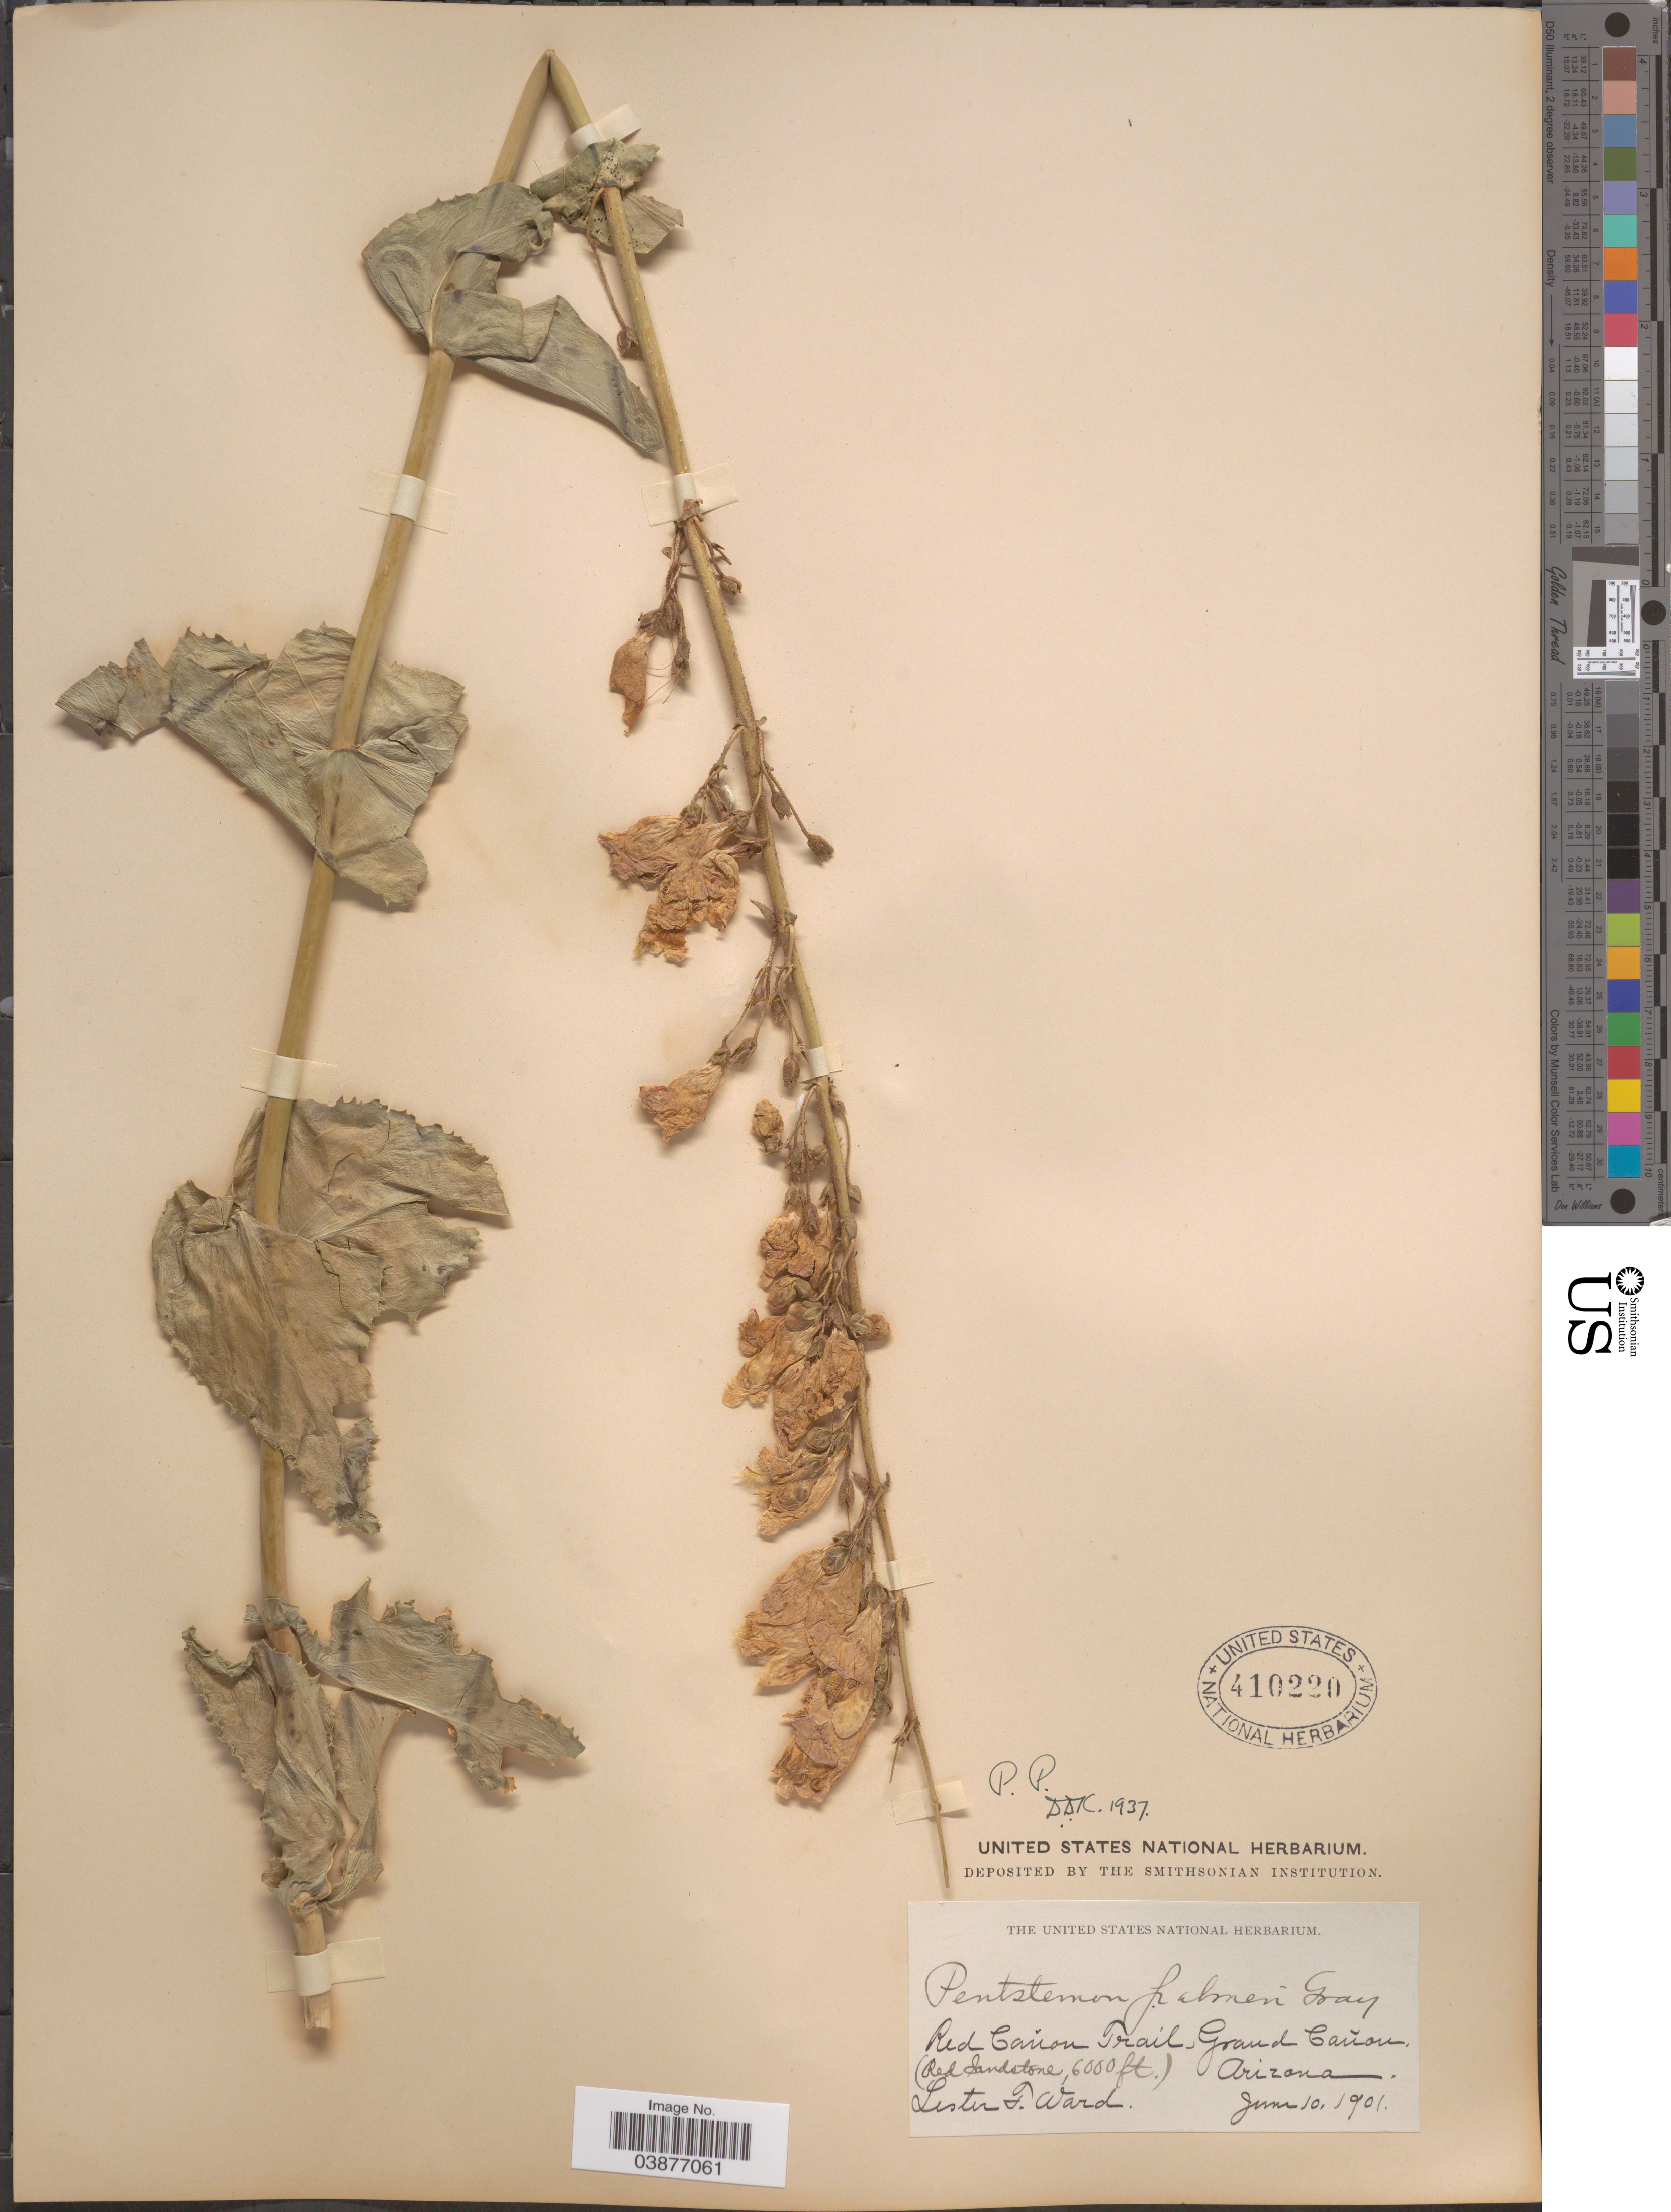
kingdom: Plantae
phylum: Tracheophyta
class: Magnoliopsida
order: Lamiales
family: Plantaginaceae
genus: Penstemon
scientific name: Penstemon palmeri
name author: A. Gray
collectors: L. F. Ward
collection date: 1901-06-10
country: United States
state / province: Arizona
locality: Red Cañon Trail, Grand Cañon. (Red Sandstone).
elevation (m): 1829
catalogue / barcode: US 410220